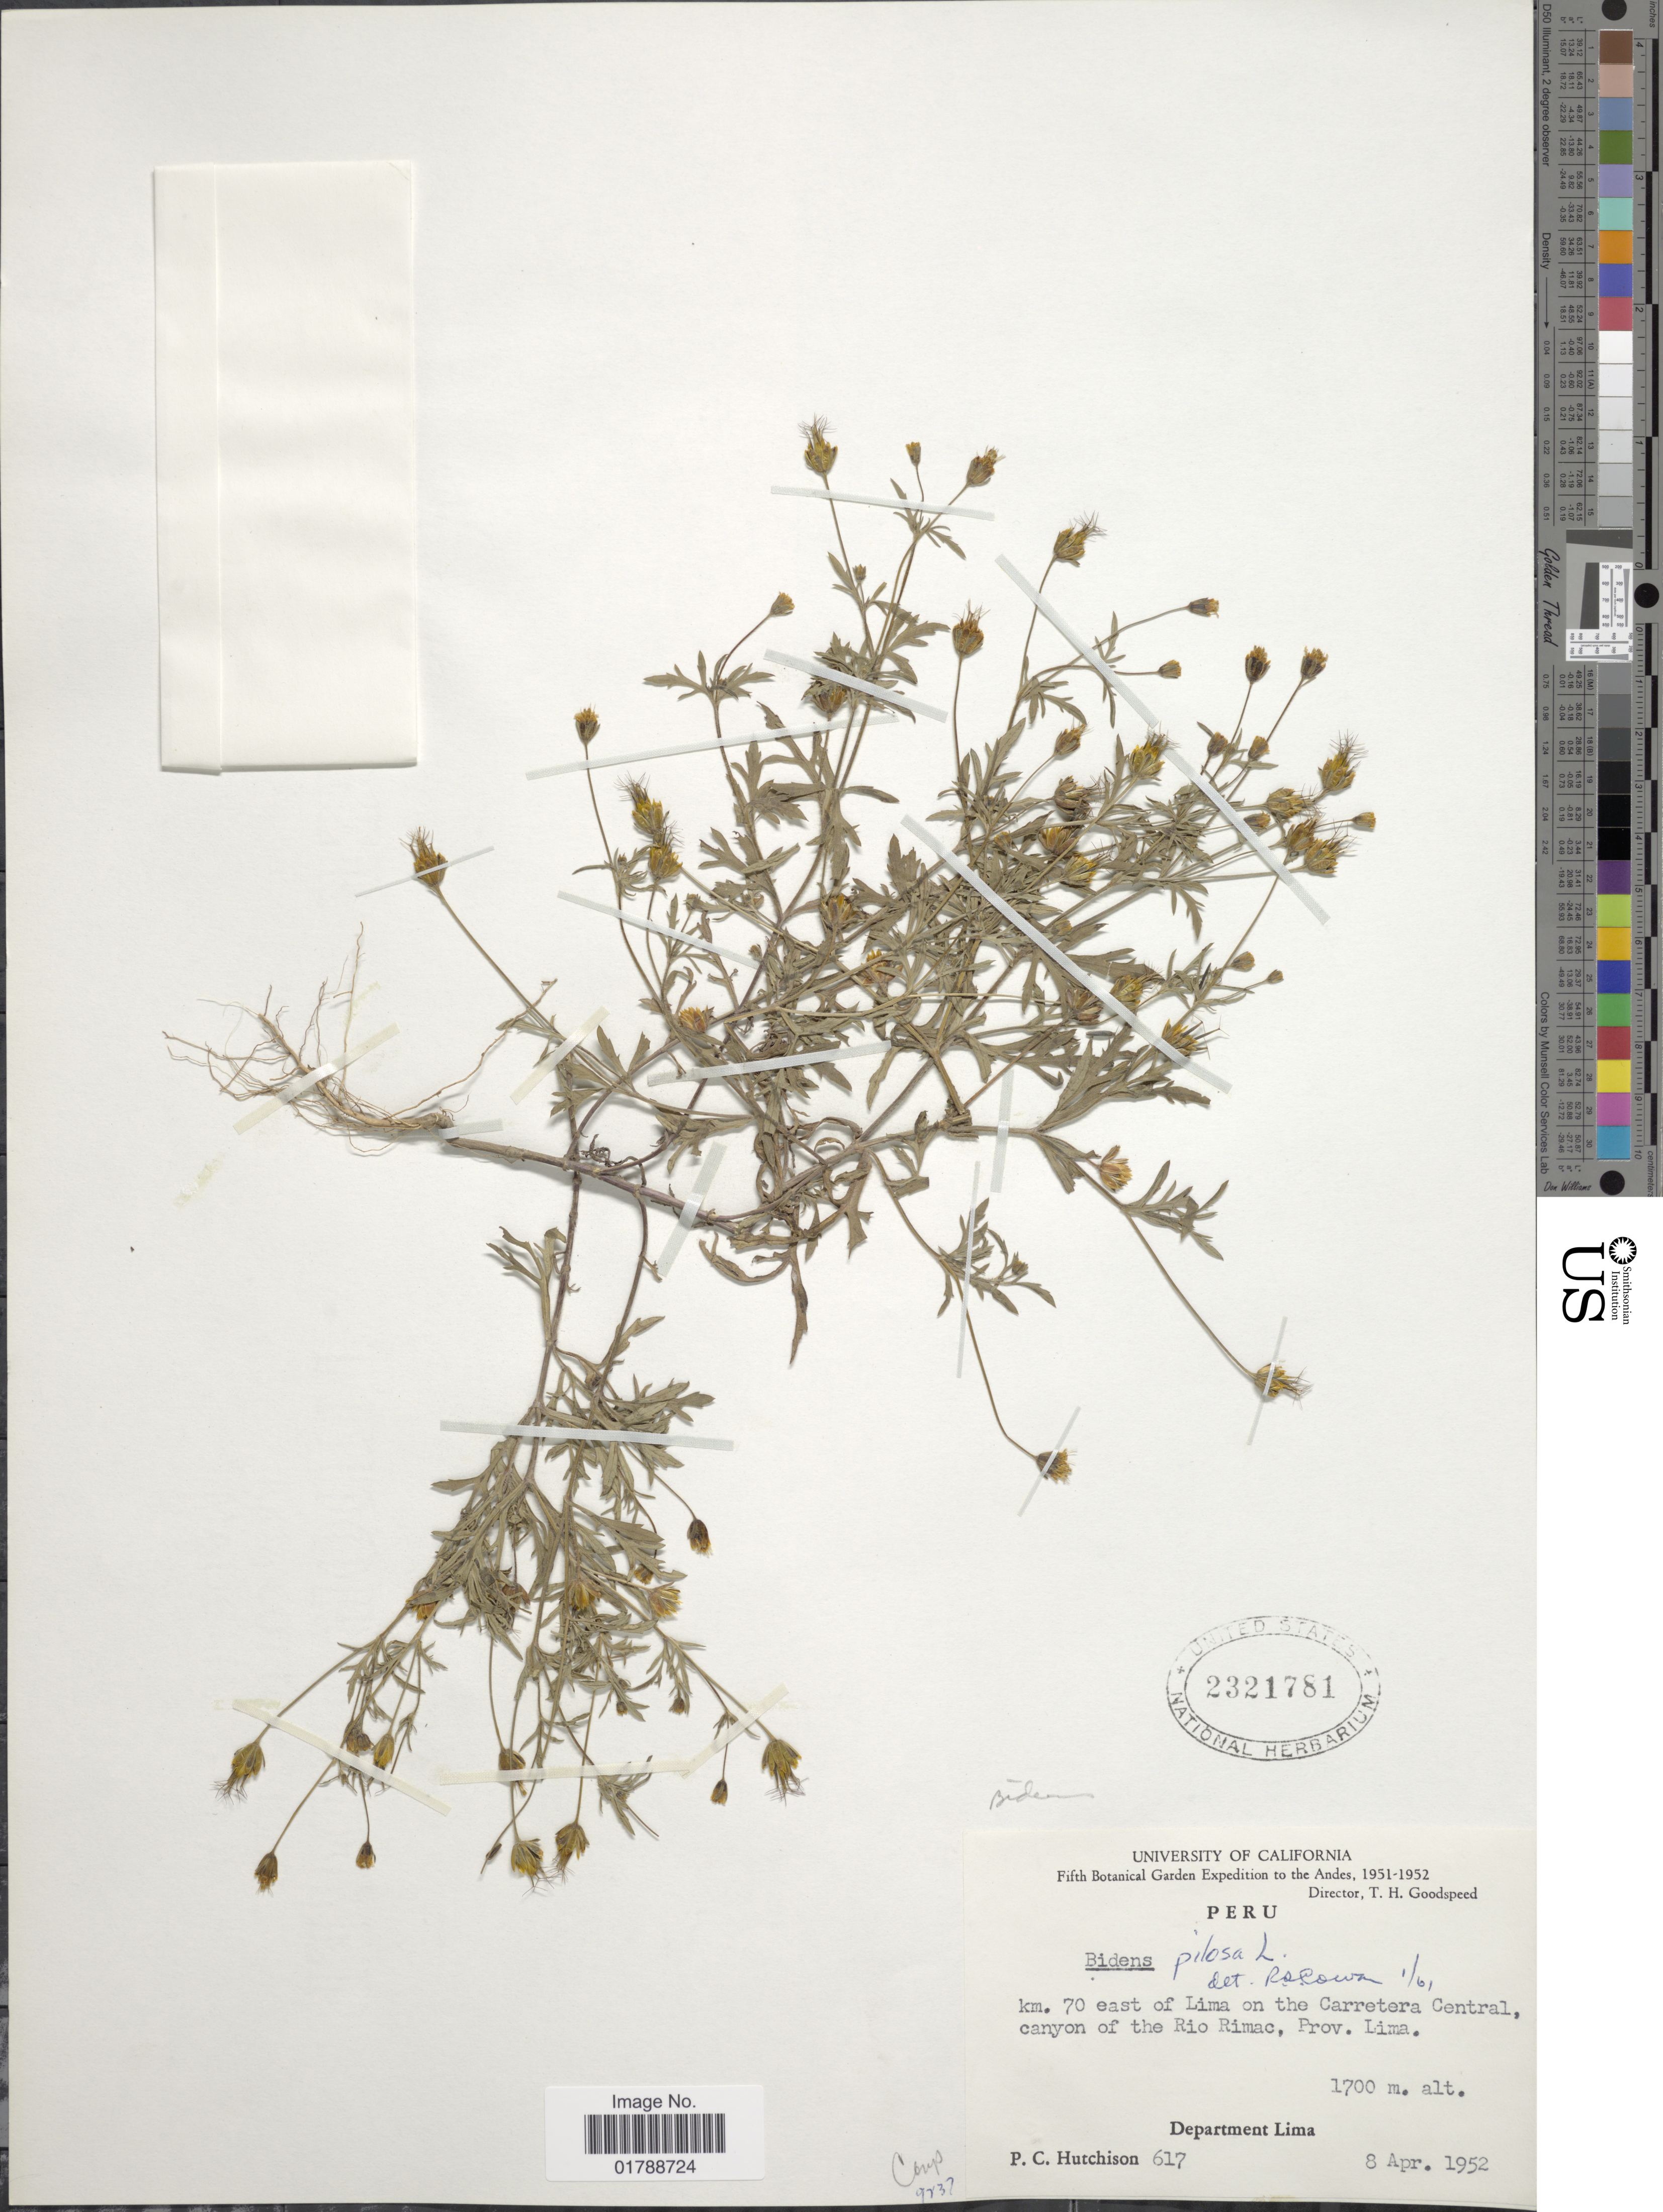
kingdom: Plantae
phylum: Tracheophyta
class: Magnoliopsida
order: Asterales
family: Asteraceae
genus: Heterosperma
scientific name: Heterosperma nanum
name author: (Nutt.) Sherff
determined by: Liris Barbosa da Silva, María, (UEFS (HUEFS)), Universidade Estadual de Feira de Santana (BRAZIL)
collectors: P. C. Hutchison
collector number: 617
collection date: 1952-04-08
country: Peru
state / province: Lima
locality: Andes. km. 70 east of Lima on the Carretera Central, canyon of the Rio Rimac. Prov. Lima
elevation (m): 1700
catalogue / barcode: US 2321781